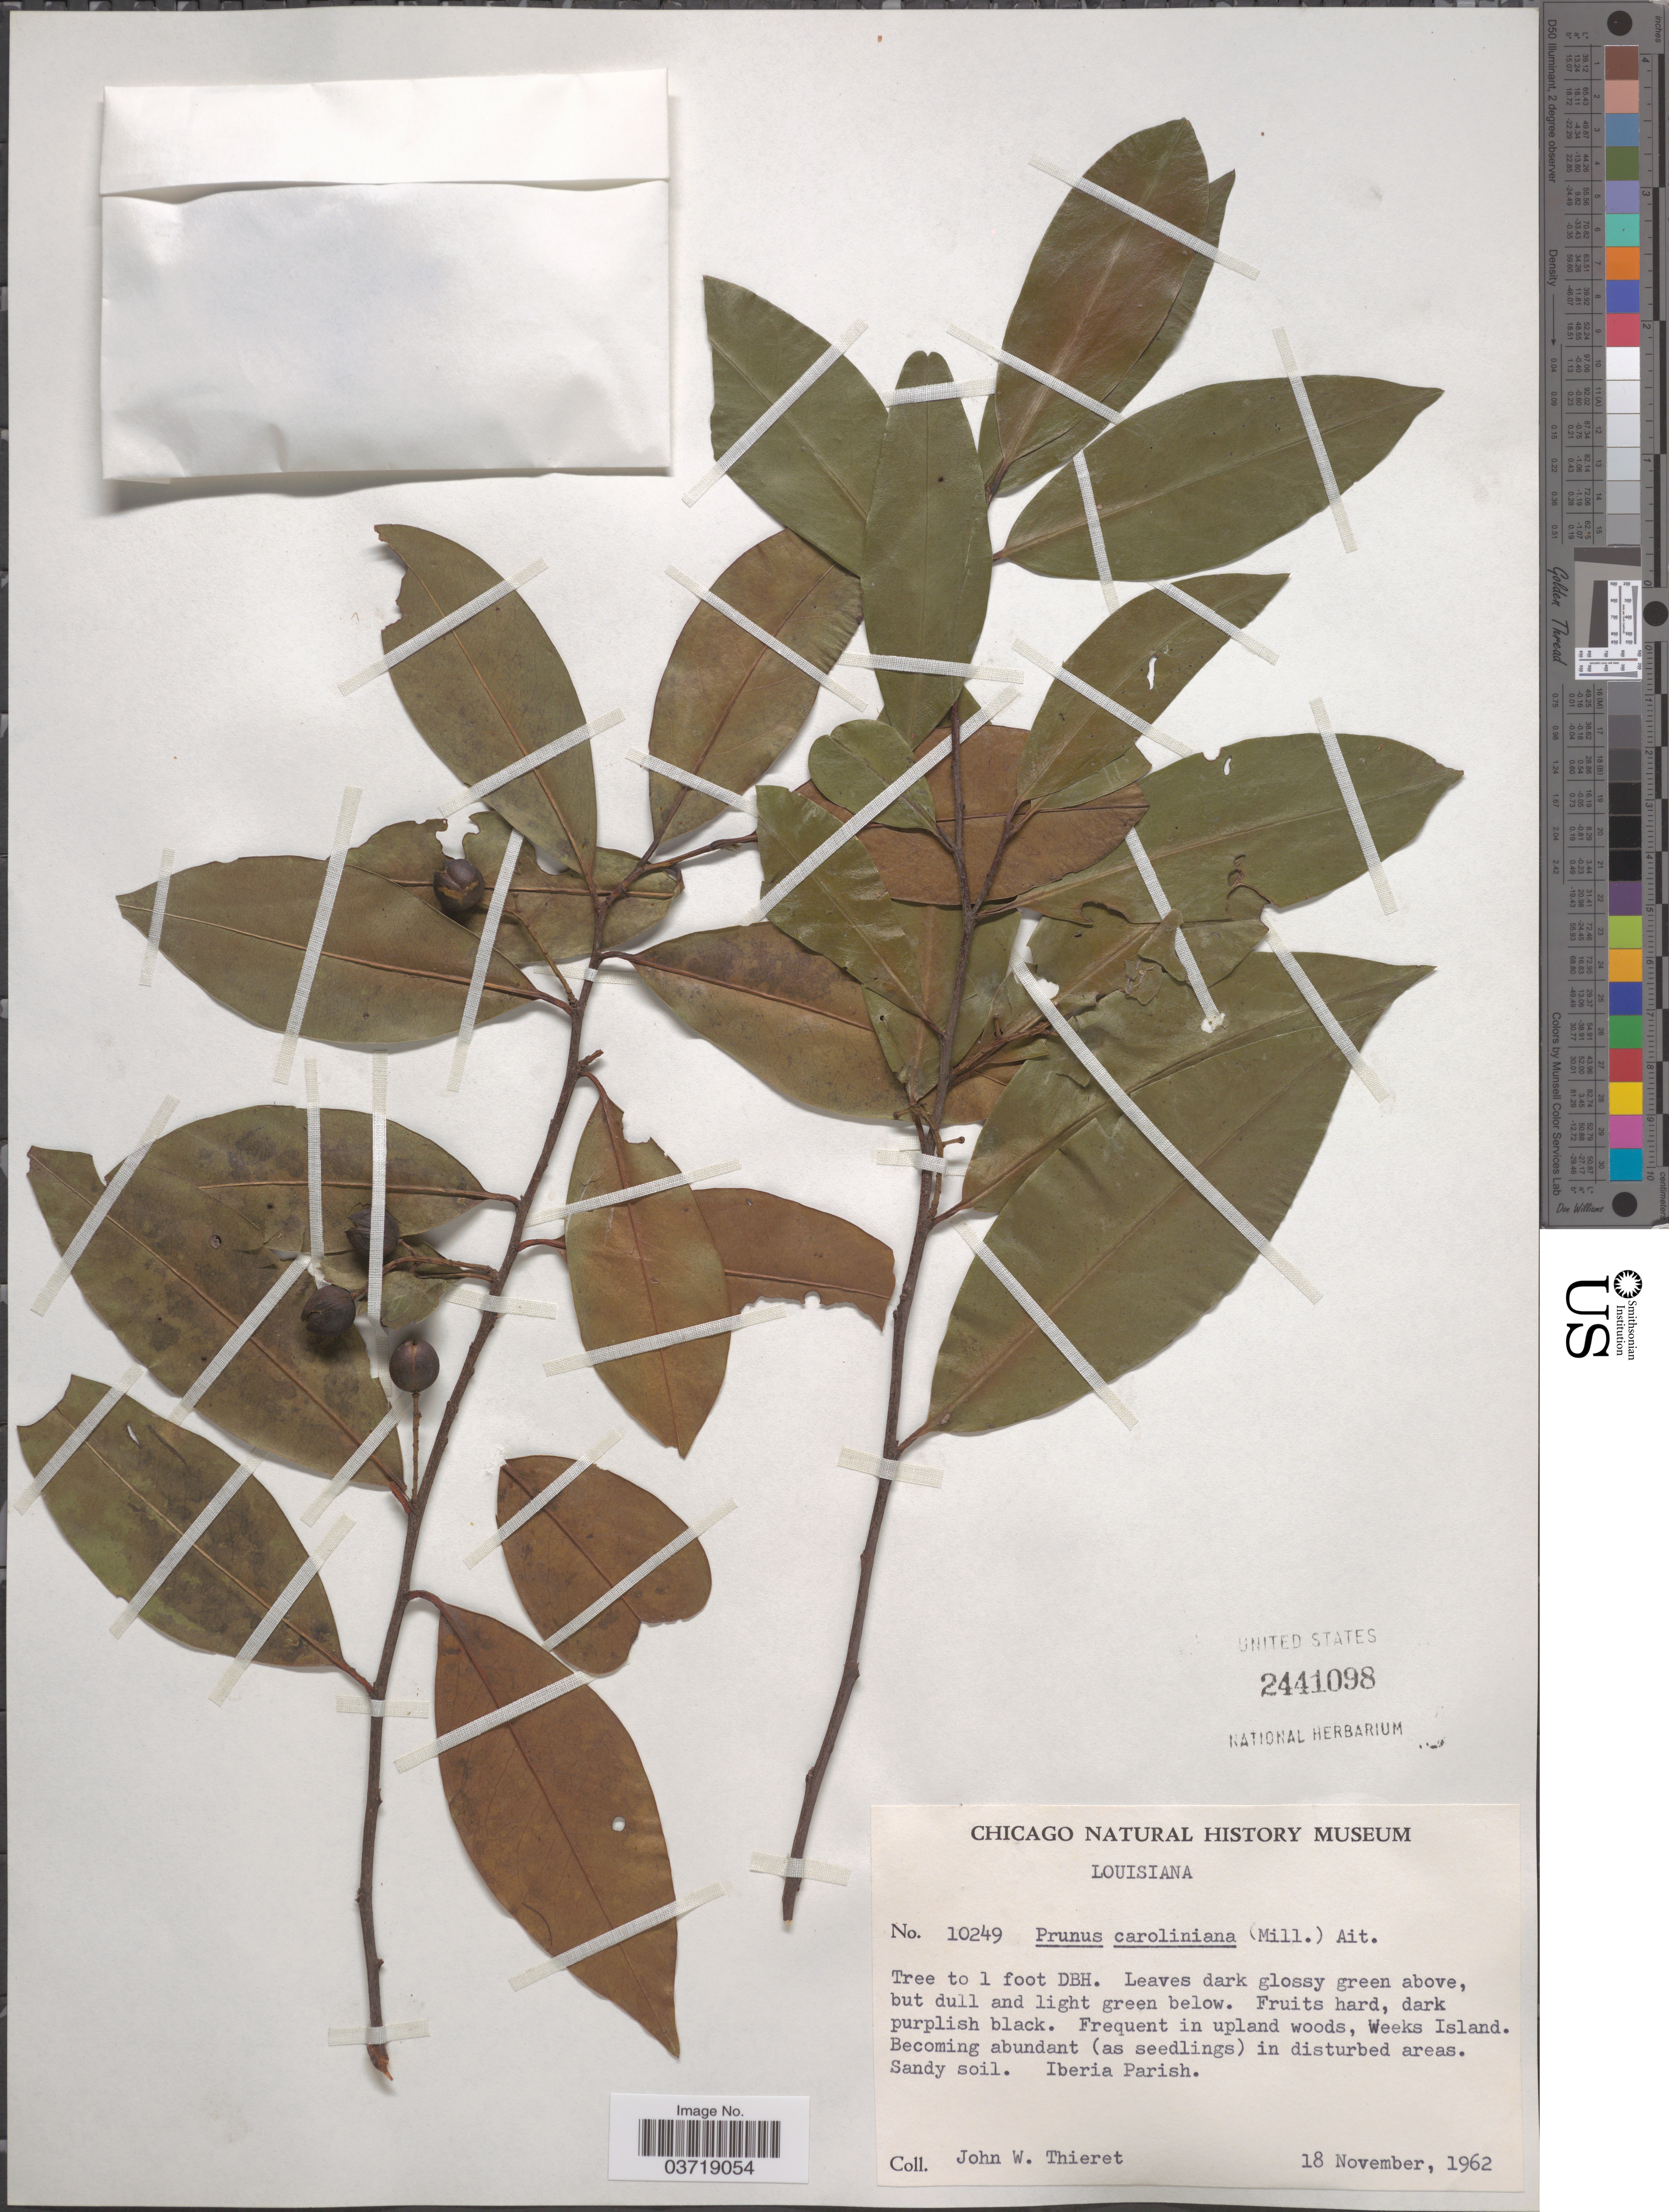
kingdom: Plantae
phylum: Tracheophyta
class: Magnoliopsida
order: Rosales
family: Rosaceae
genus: Prunus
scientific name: Prunus caroliniana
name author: (Mill.) Aiton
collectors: J. W. Thieret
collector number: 10249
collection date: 1962-11-18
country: United States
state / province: Louisiana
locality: Weeks Island. Iberia Parish.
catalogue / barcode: US 2441098